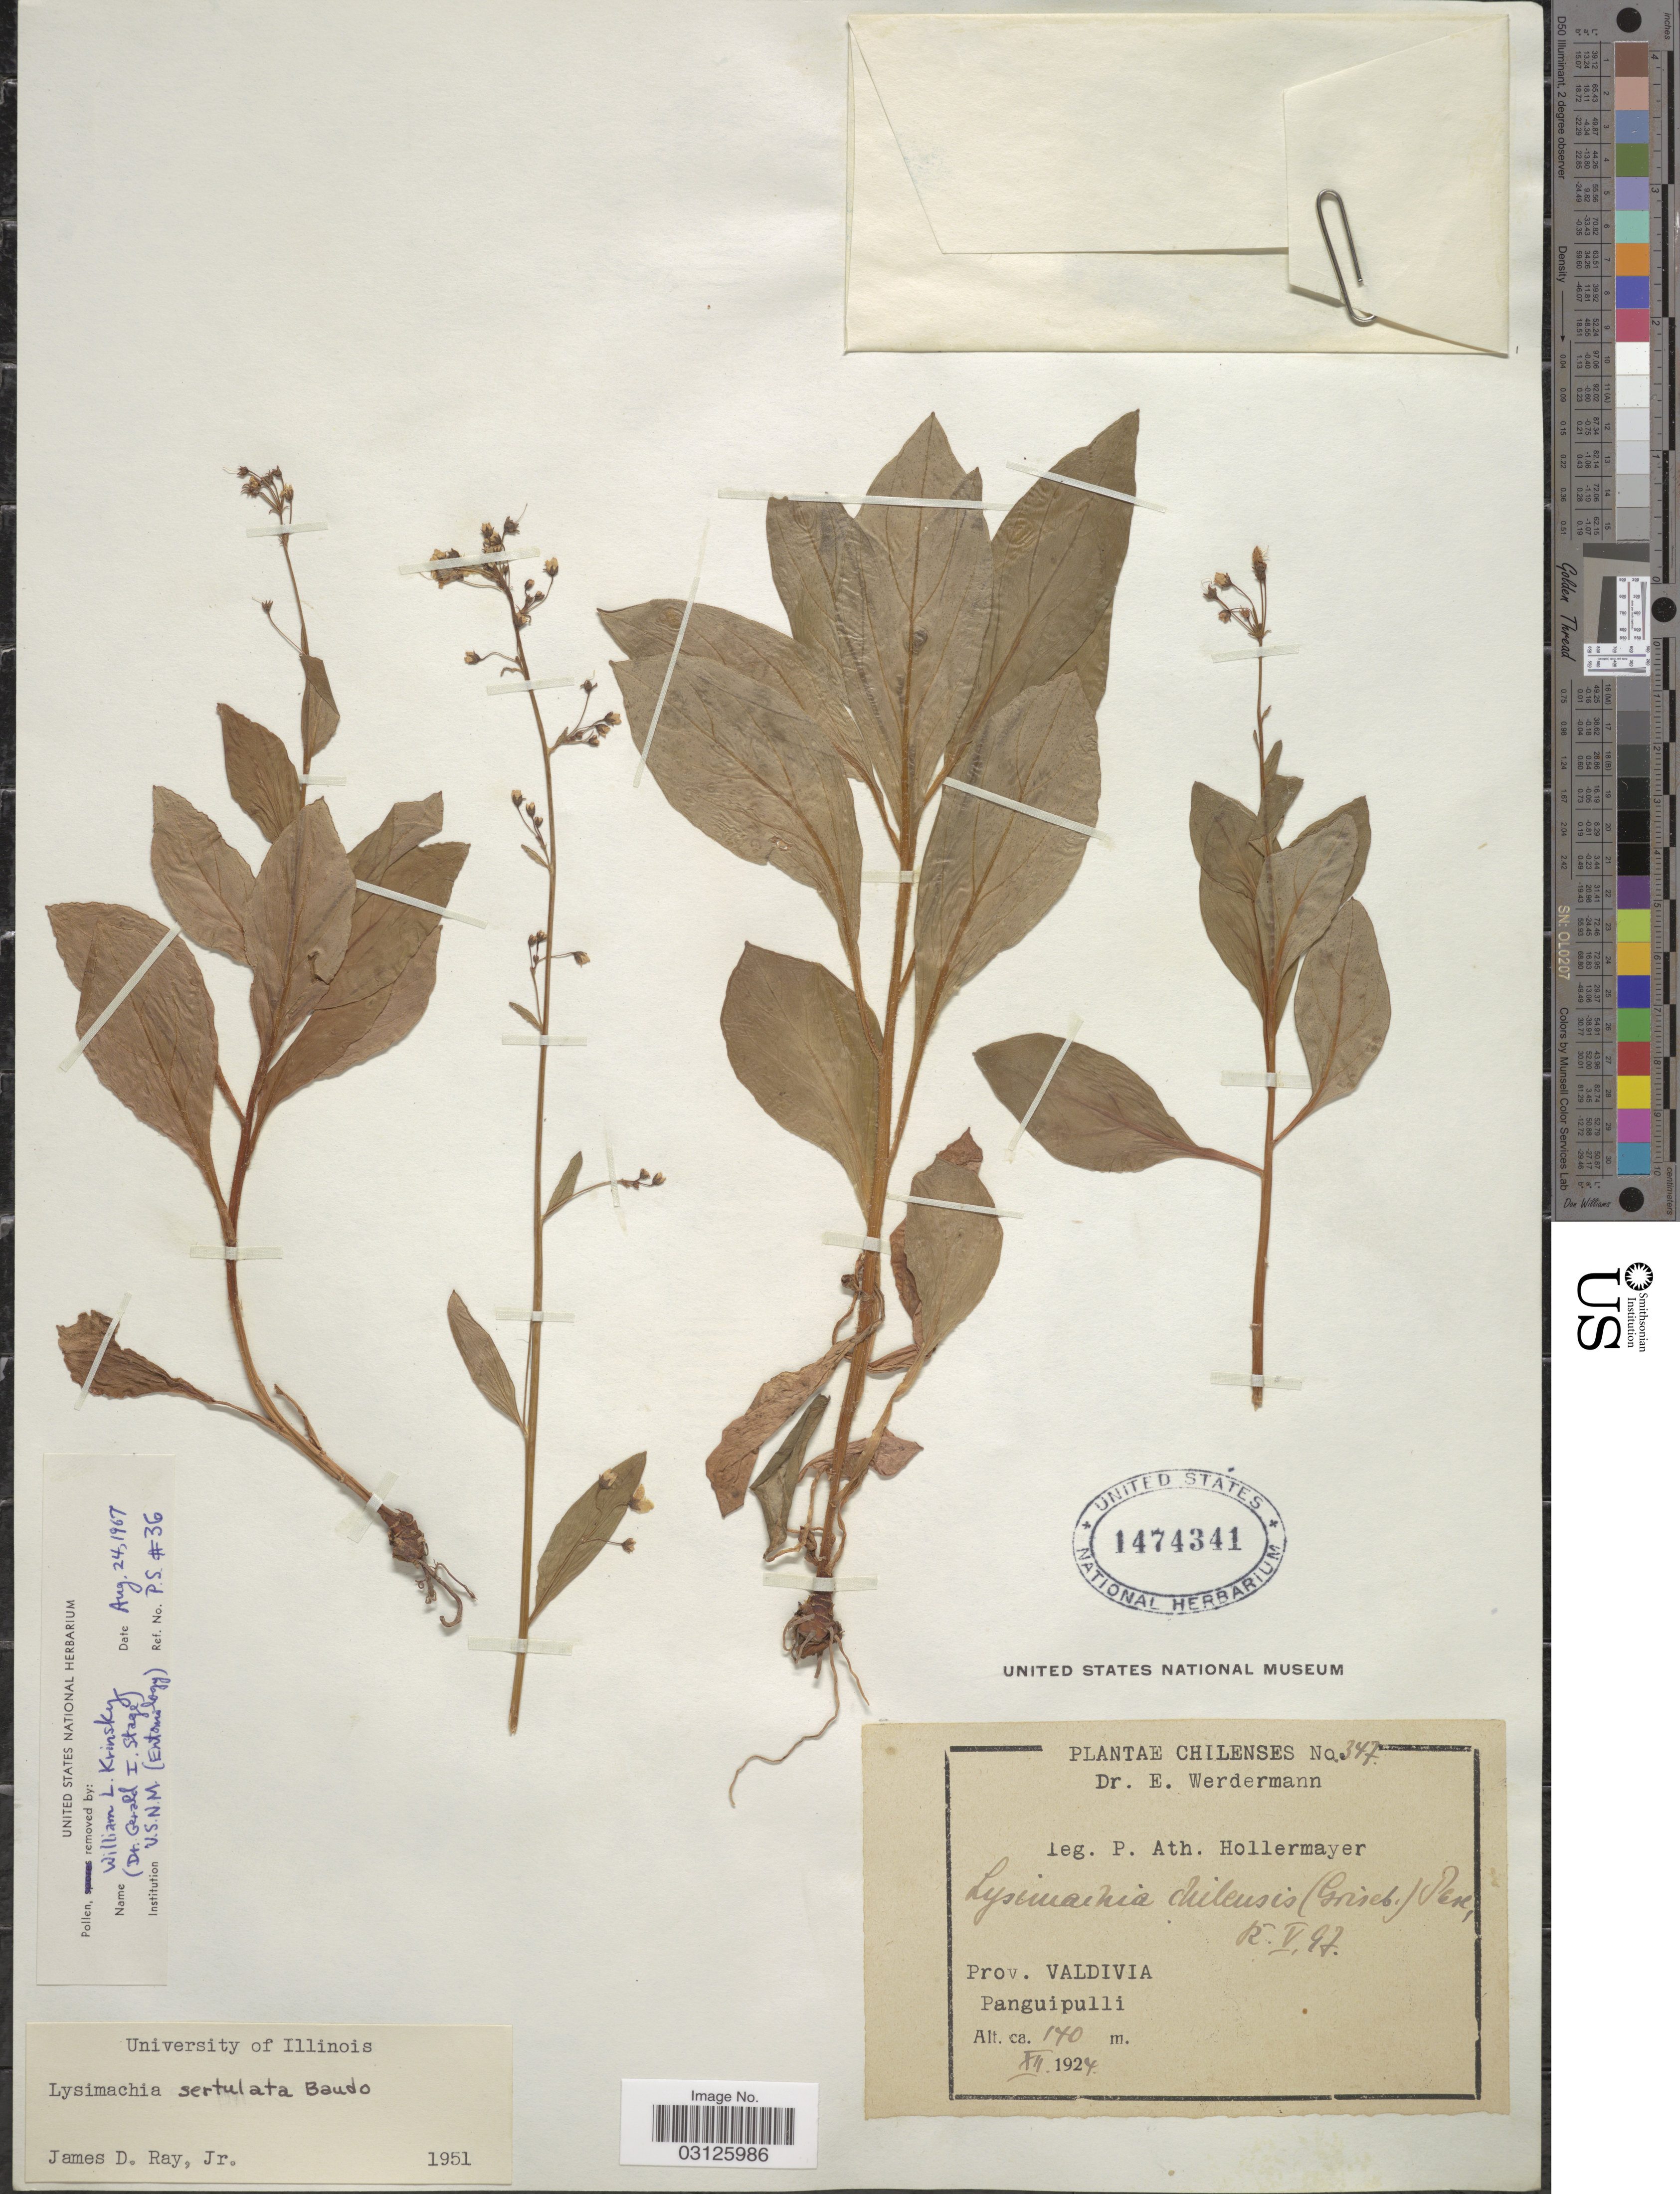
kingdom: Plantae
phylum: Tracheophyta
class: Magnoliopsida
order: Ericales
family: Primulaceae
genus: Lysimachia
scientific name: Lysimachia sertulata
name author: Baudo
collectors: P. Hollermayer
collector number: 347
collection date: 1924-12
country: Chile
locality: Prov. Valdivia. Panguipulli.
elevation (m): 140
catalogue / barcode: US 1474341